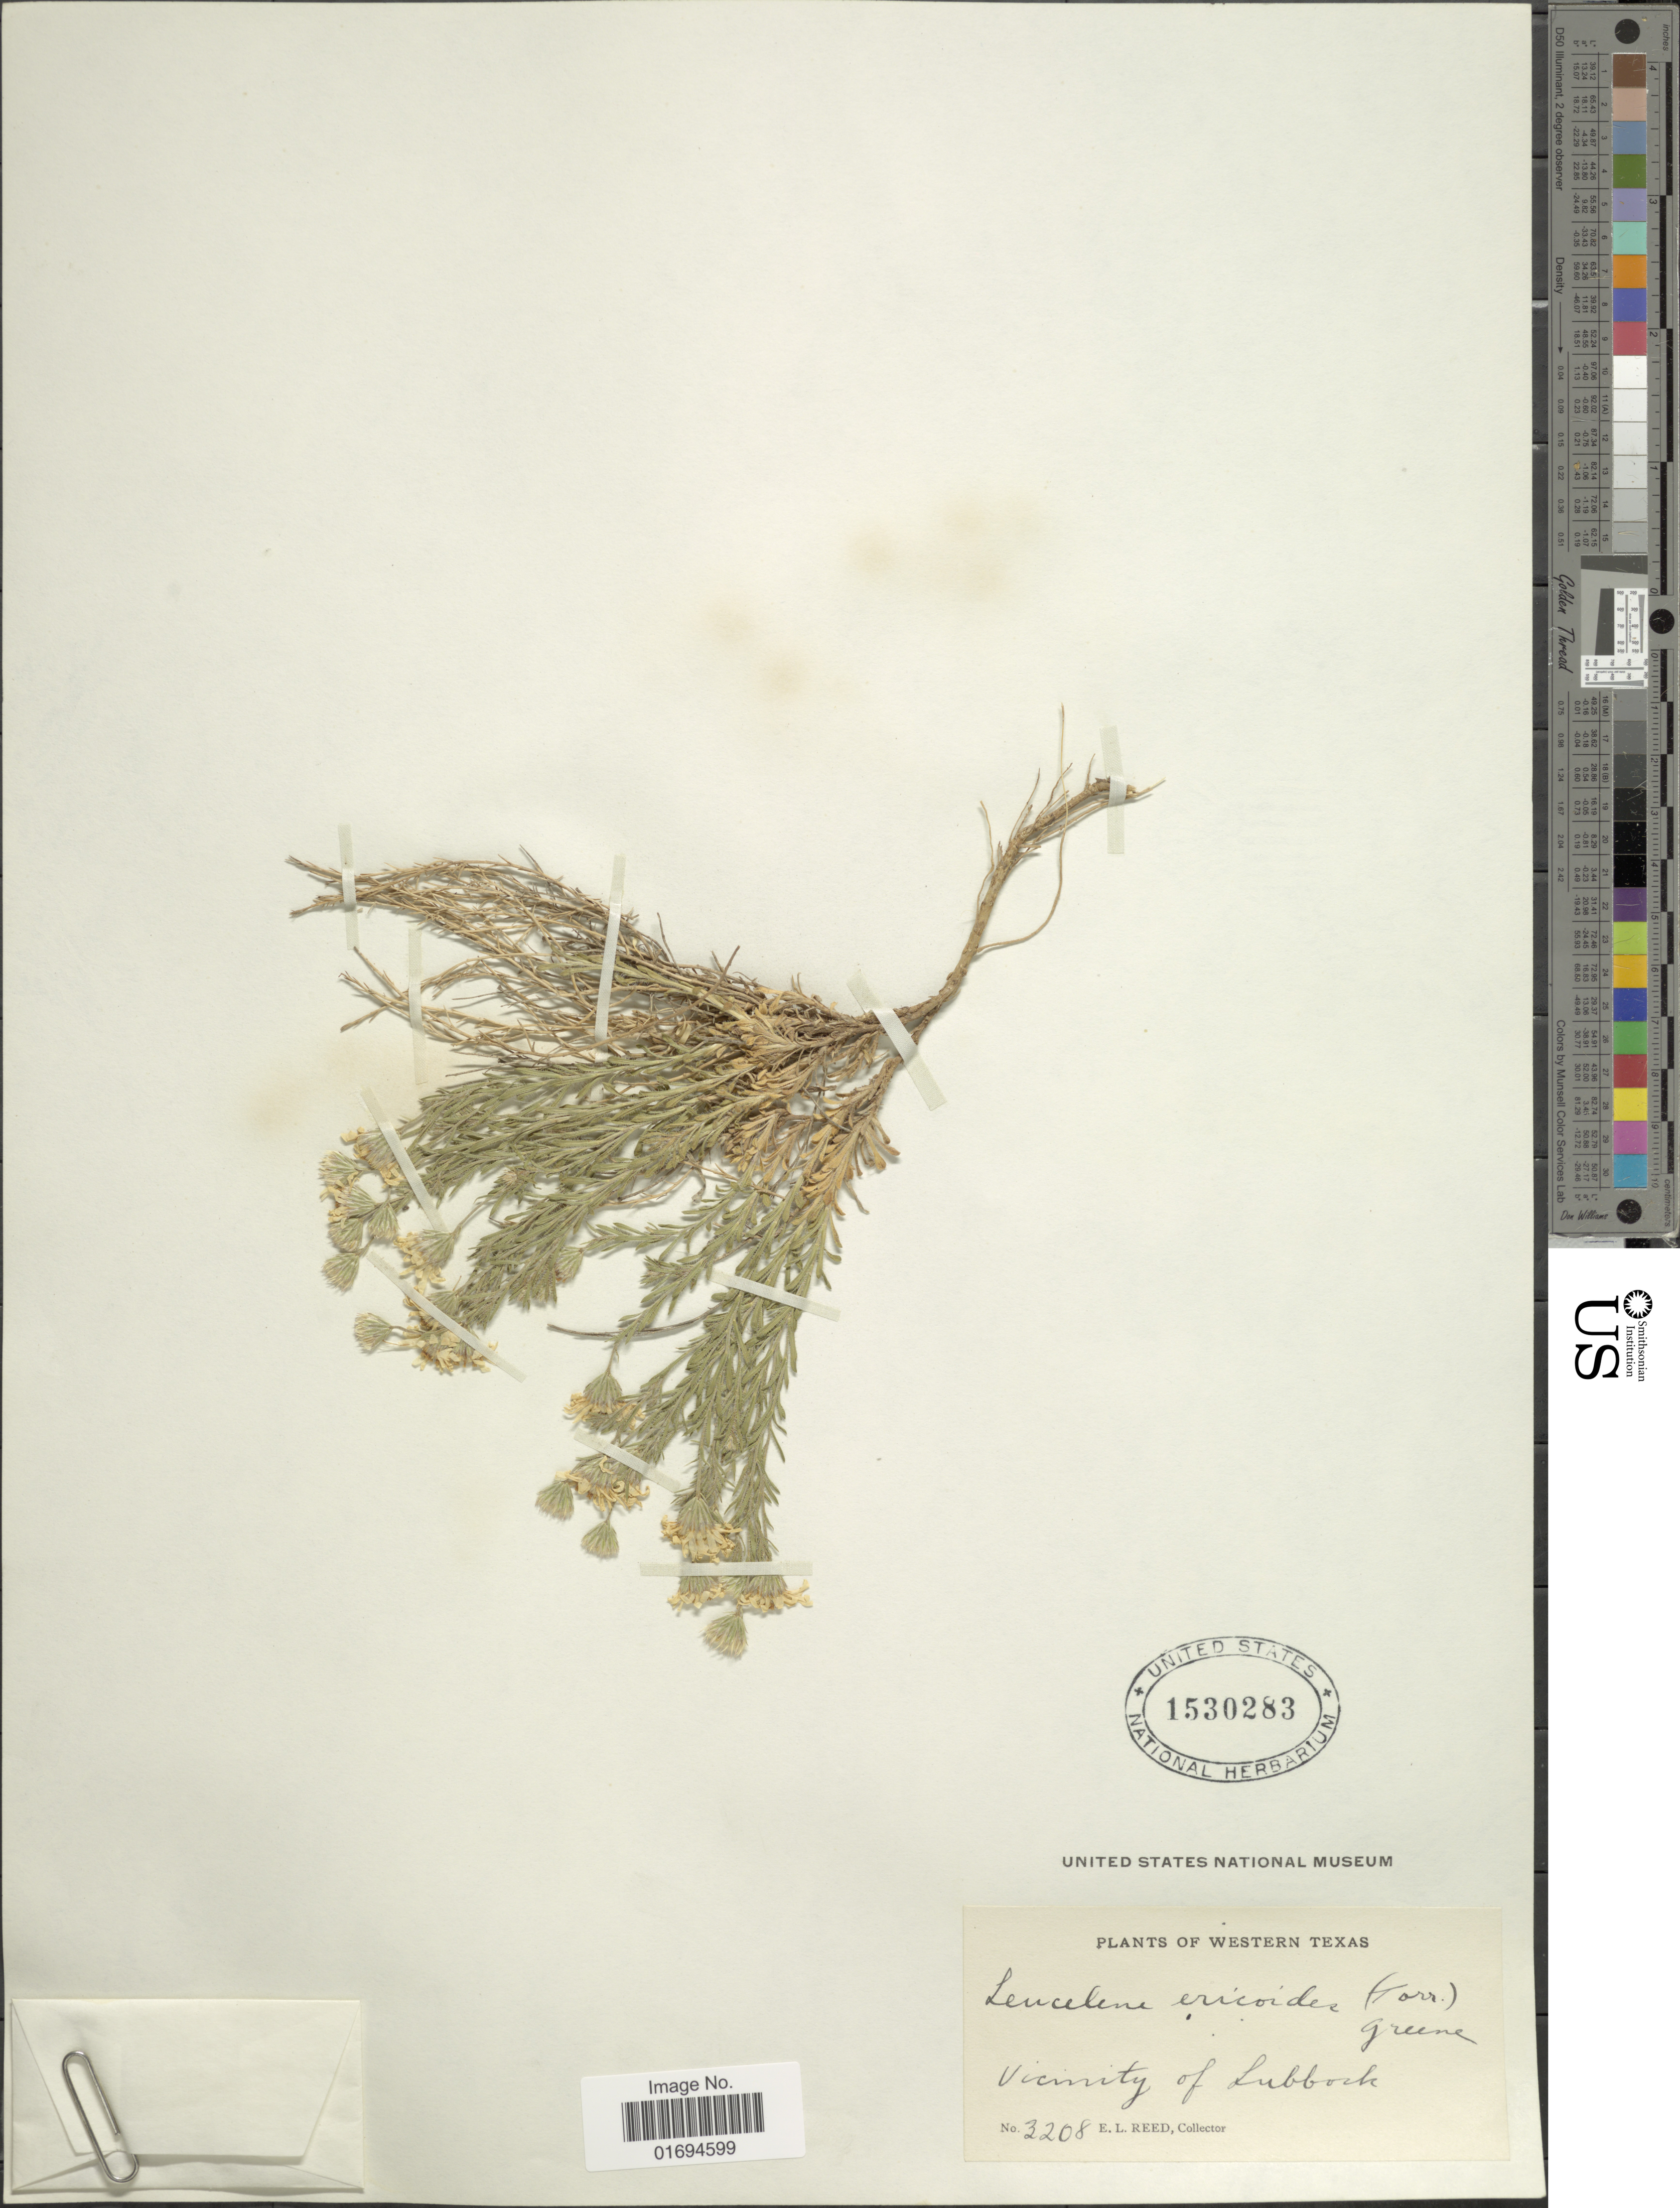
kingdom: Plantae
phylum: Tracheophyta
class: Magnoliopsida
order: Asterales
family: Asteraceae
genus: Chaetopappa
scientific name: Chaetopappa ericoides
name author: (Torr.) G.L. Nesom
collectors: E. Reed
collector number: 3208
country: United States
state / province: Texas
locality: Western Texas, vicinity of Lubbock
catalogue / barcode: US 1530283